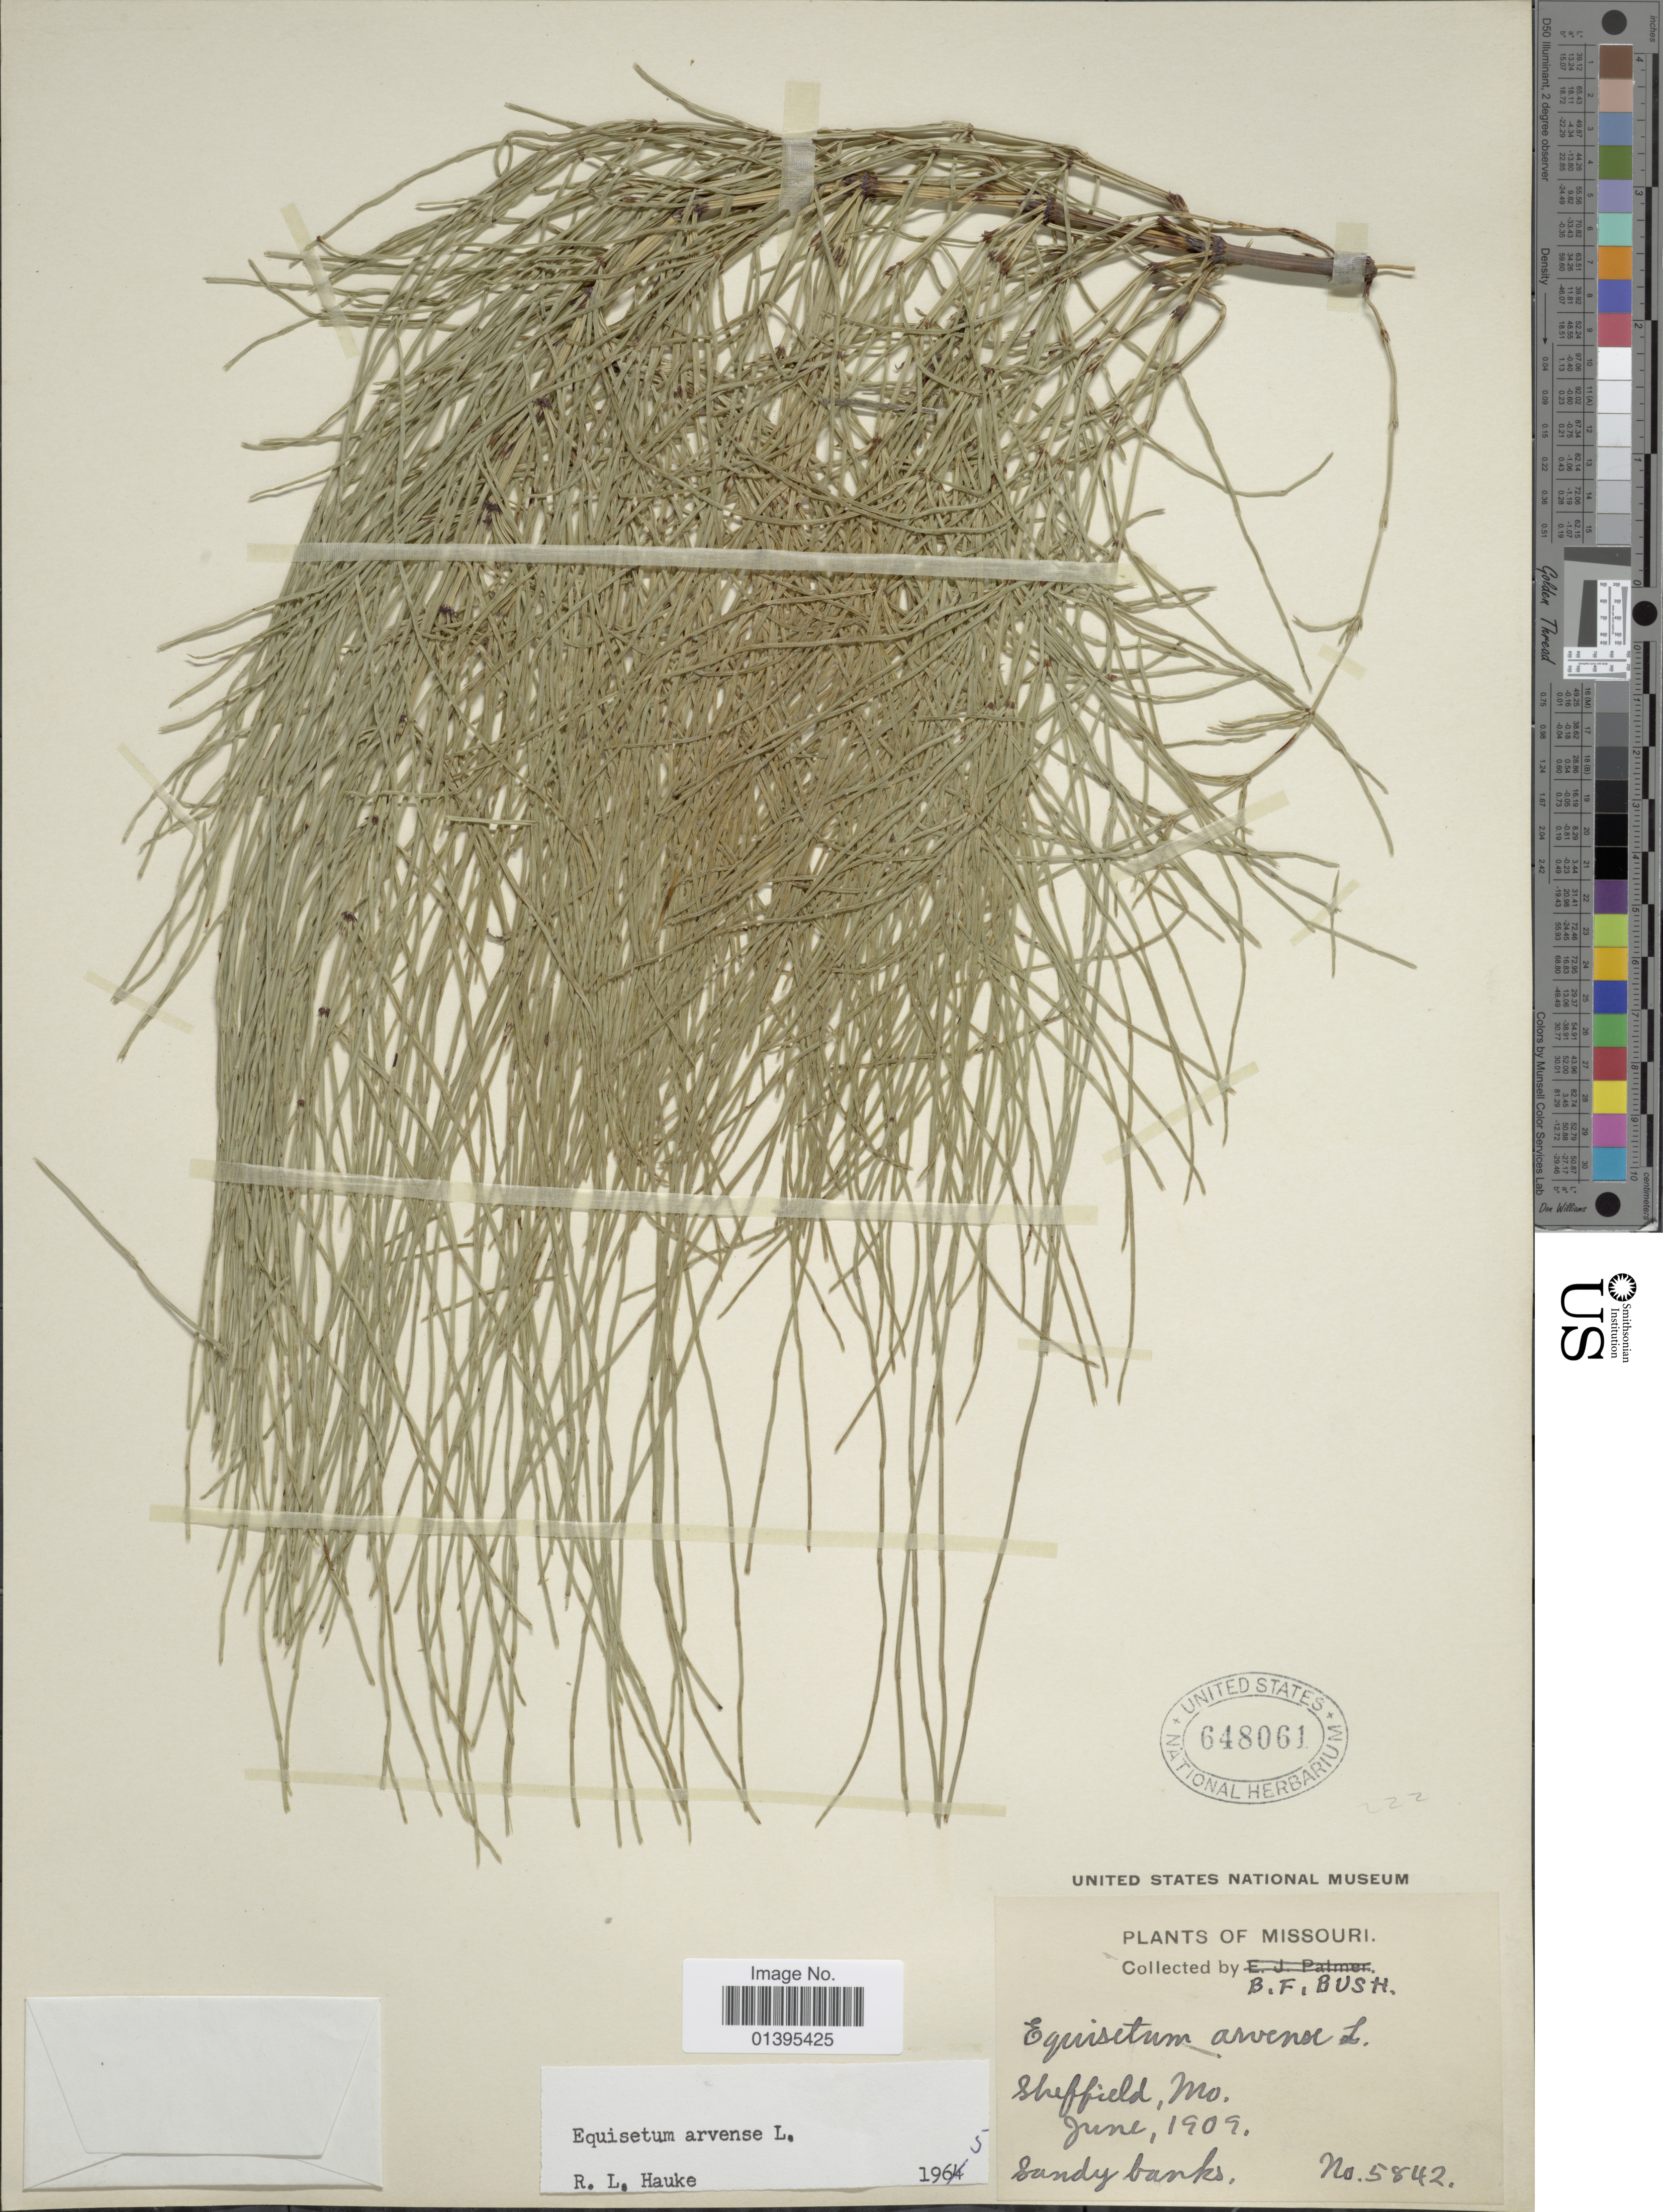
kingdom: Plantae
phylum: Tracheophyta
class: Polypodiopsida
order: Equisetales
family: Equisetaceae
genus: Equisetum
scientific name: Equisetum arvense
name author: L.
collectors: B. F. Bush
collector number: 5842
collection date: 1909-06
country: United States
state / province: Missouri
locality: Sheffield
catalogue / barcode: US 648061